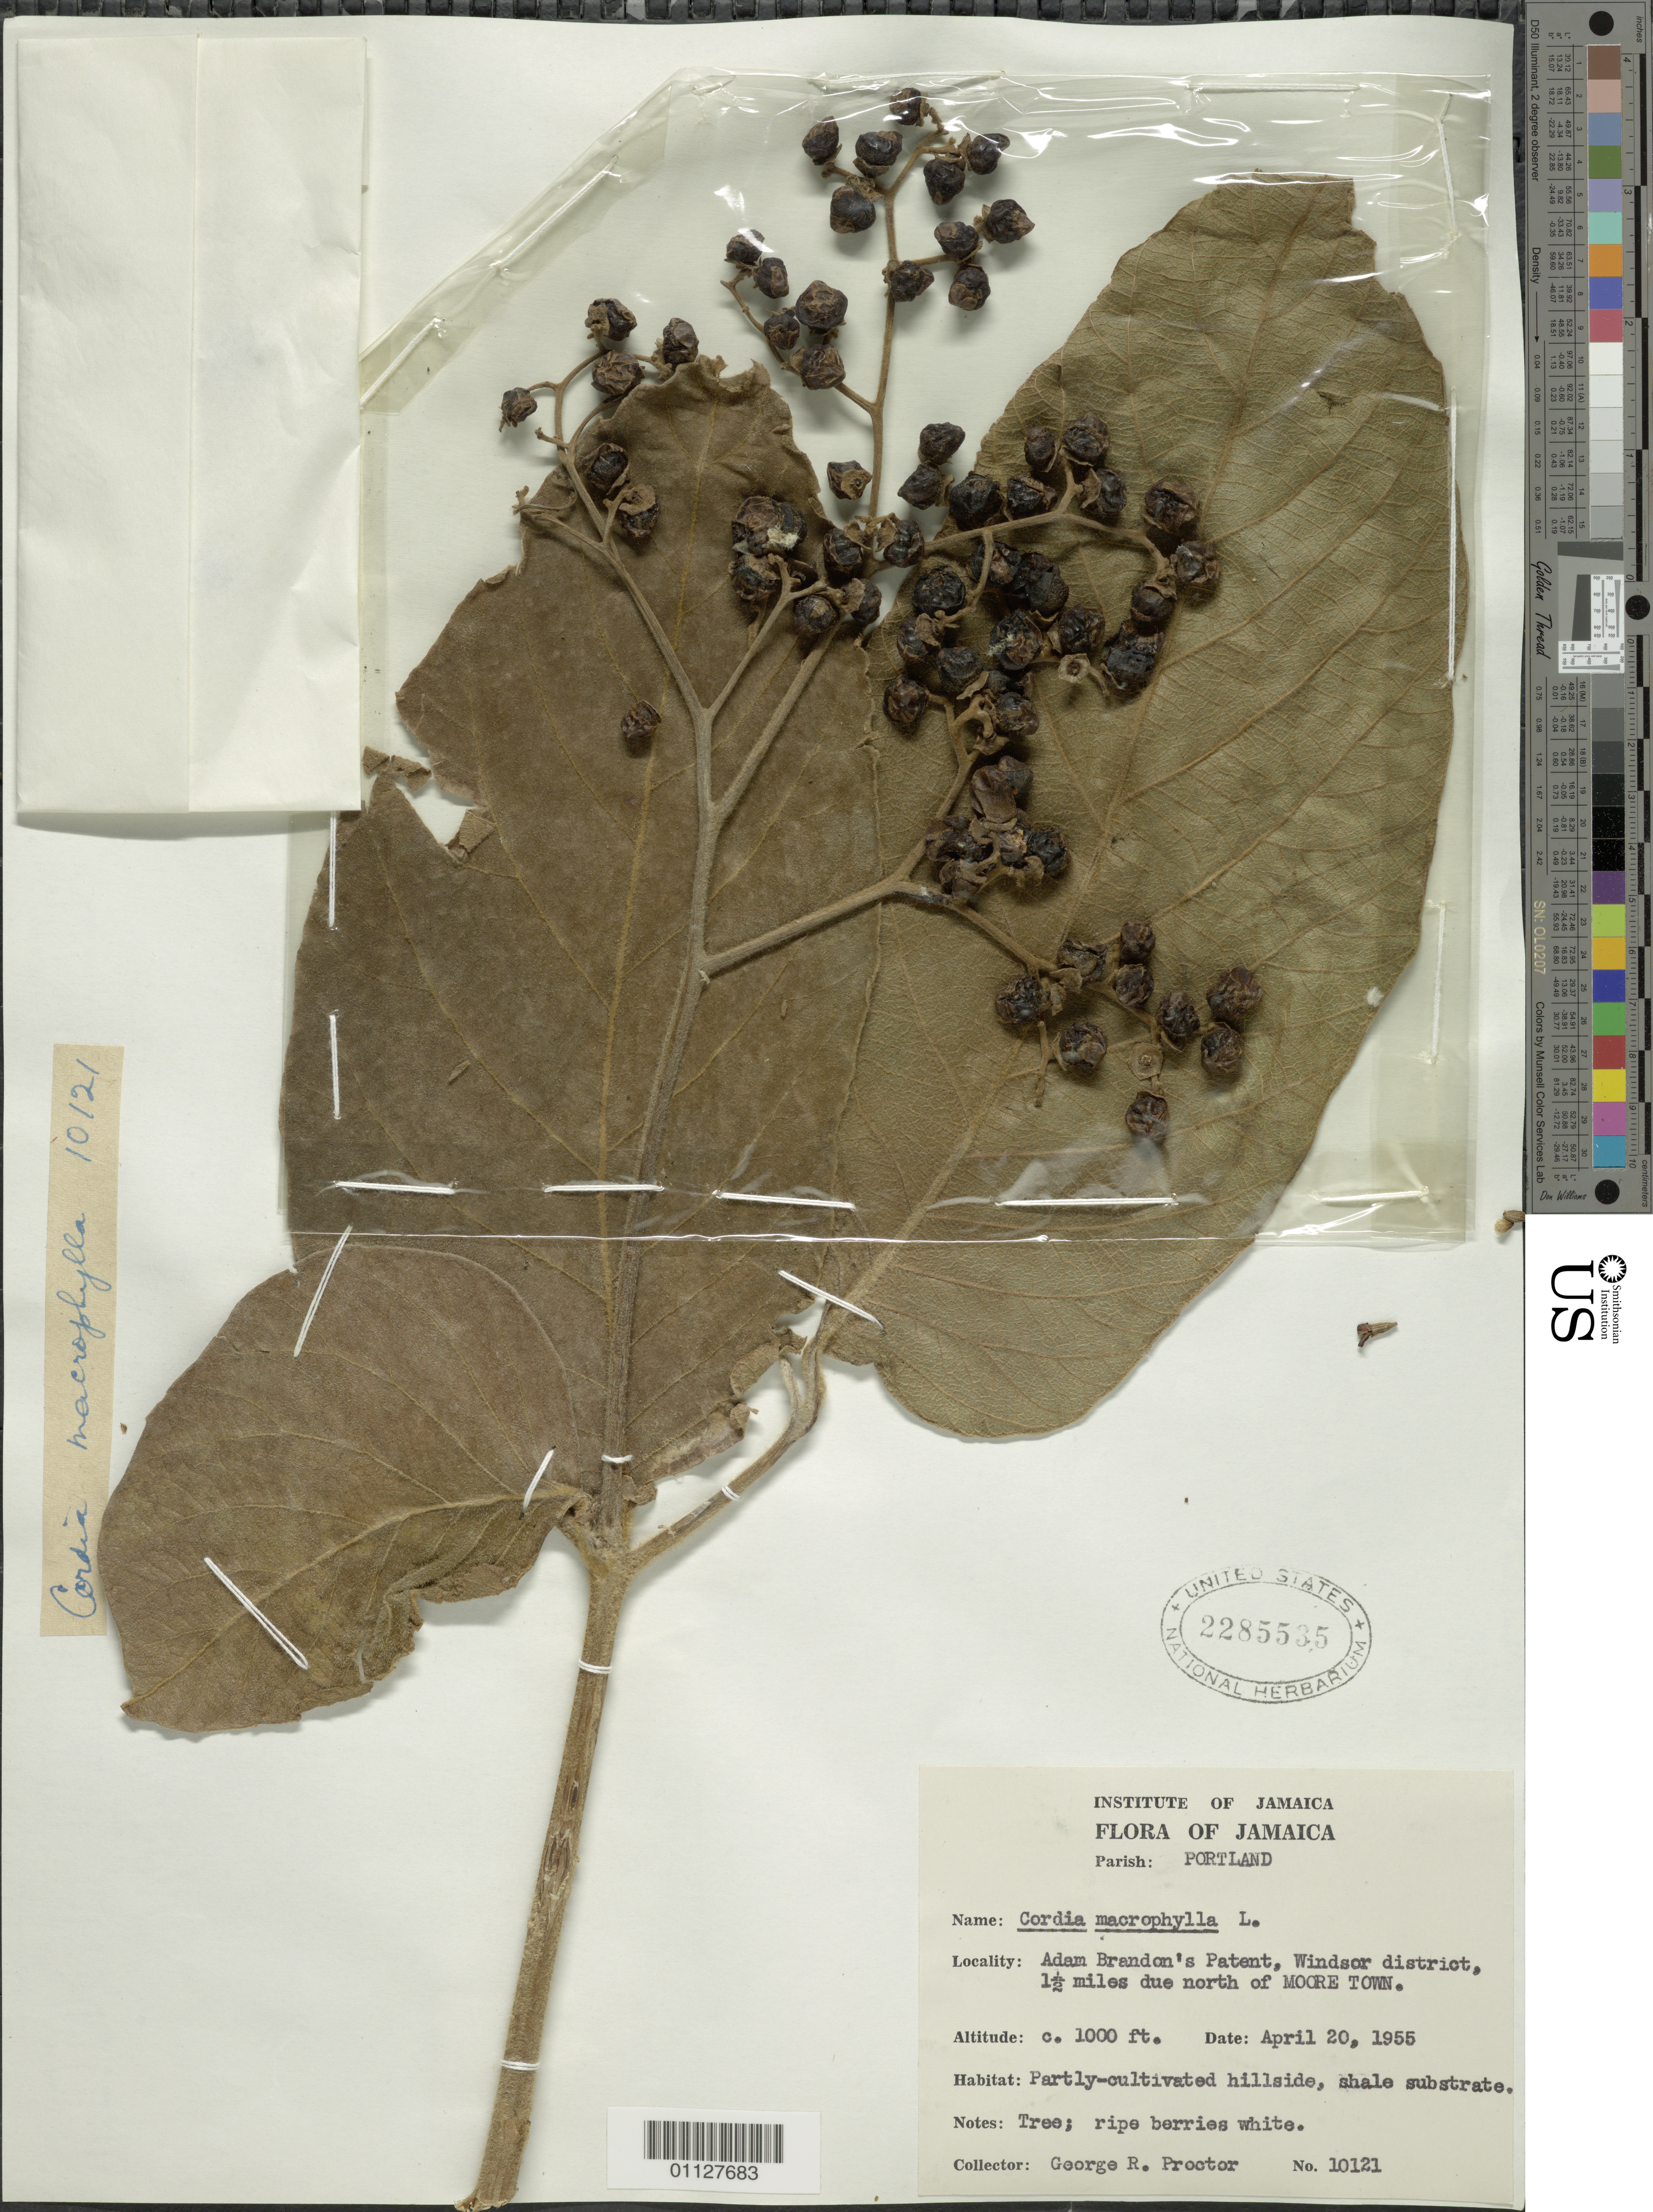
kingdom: Plantae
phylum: Tracheophyta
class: Magnoliopsida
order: Boraginales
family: Cordiaceae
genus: Cordia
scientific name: Cordia microphylla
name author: (Desv.) Roem. & Schult.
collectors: G. R. Proctor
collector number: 10121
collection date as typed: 20 Apr 1955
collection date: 1955-04-20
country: Jamaica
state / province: Portland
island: Jamaica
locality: Adam Brandon's Patent, Windsor district, 1.5 miles due N of Moore Town. Partly-cultivated hillside, shale substrate.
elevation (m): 305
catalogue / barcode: US 2285535